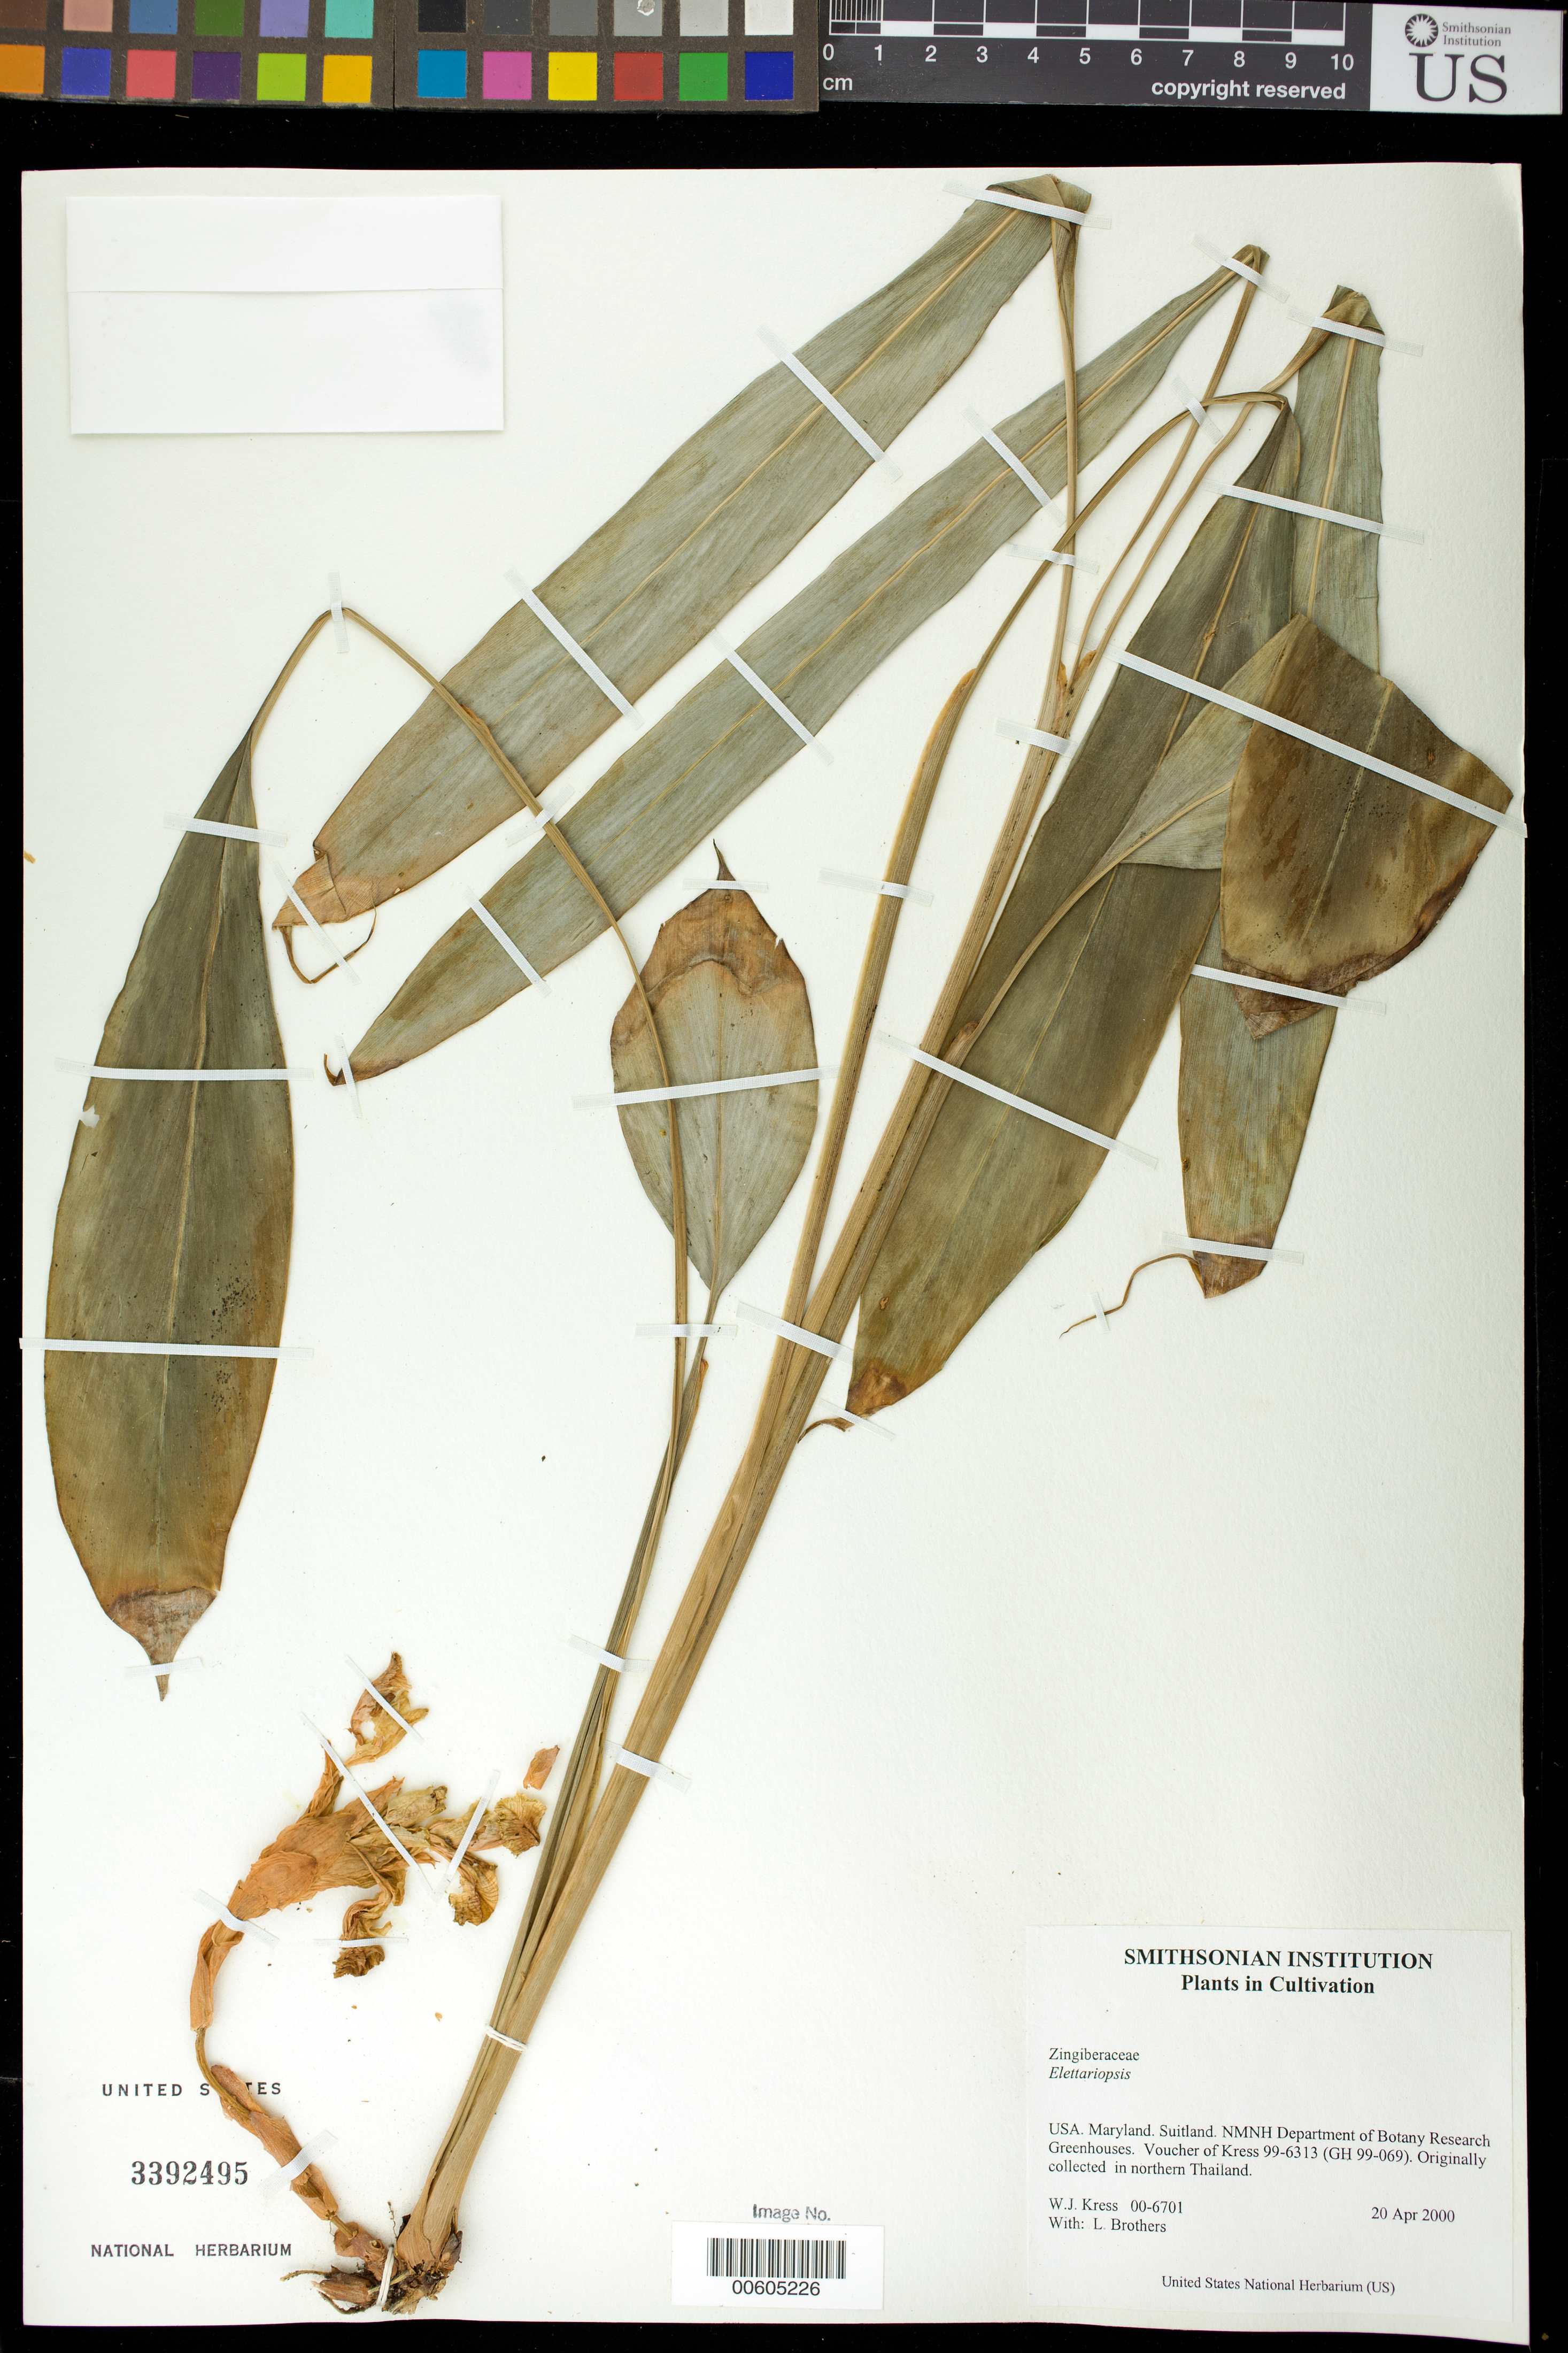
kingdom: Plantae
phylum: Tracheophyta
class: Liliopsida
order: Zingiberales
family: Zingiberaceae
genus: Amomum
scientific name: Amomum sp.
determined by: Strong, M. T., (US), Smithsonian Institution - National Museum of Natural History (UNITED STATES)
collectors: W. J. Kress & L. E. Brothers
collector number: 00-6701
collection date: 2000-04-20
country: United States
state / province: Maryland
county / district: Prince George's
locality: NMNH Botany Research Greenhouses. Suitland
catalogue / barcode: US 3392495